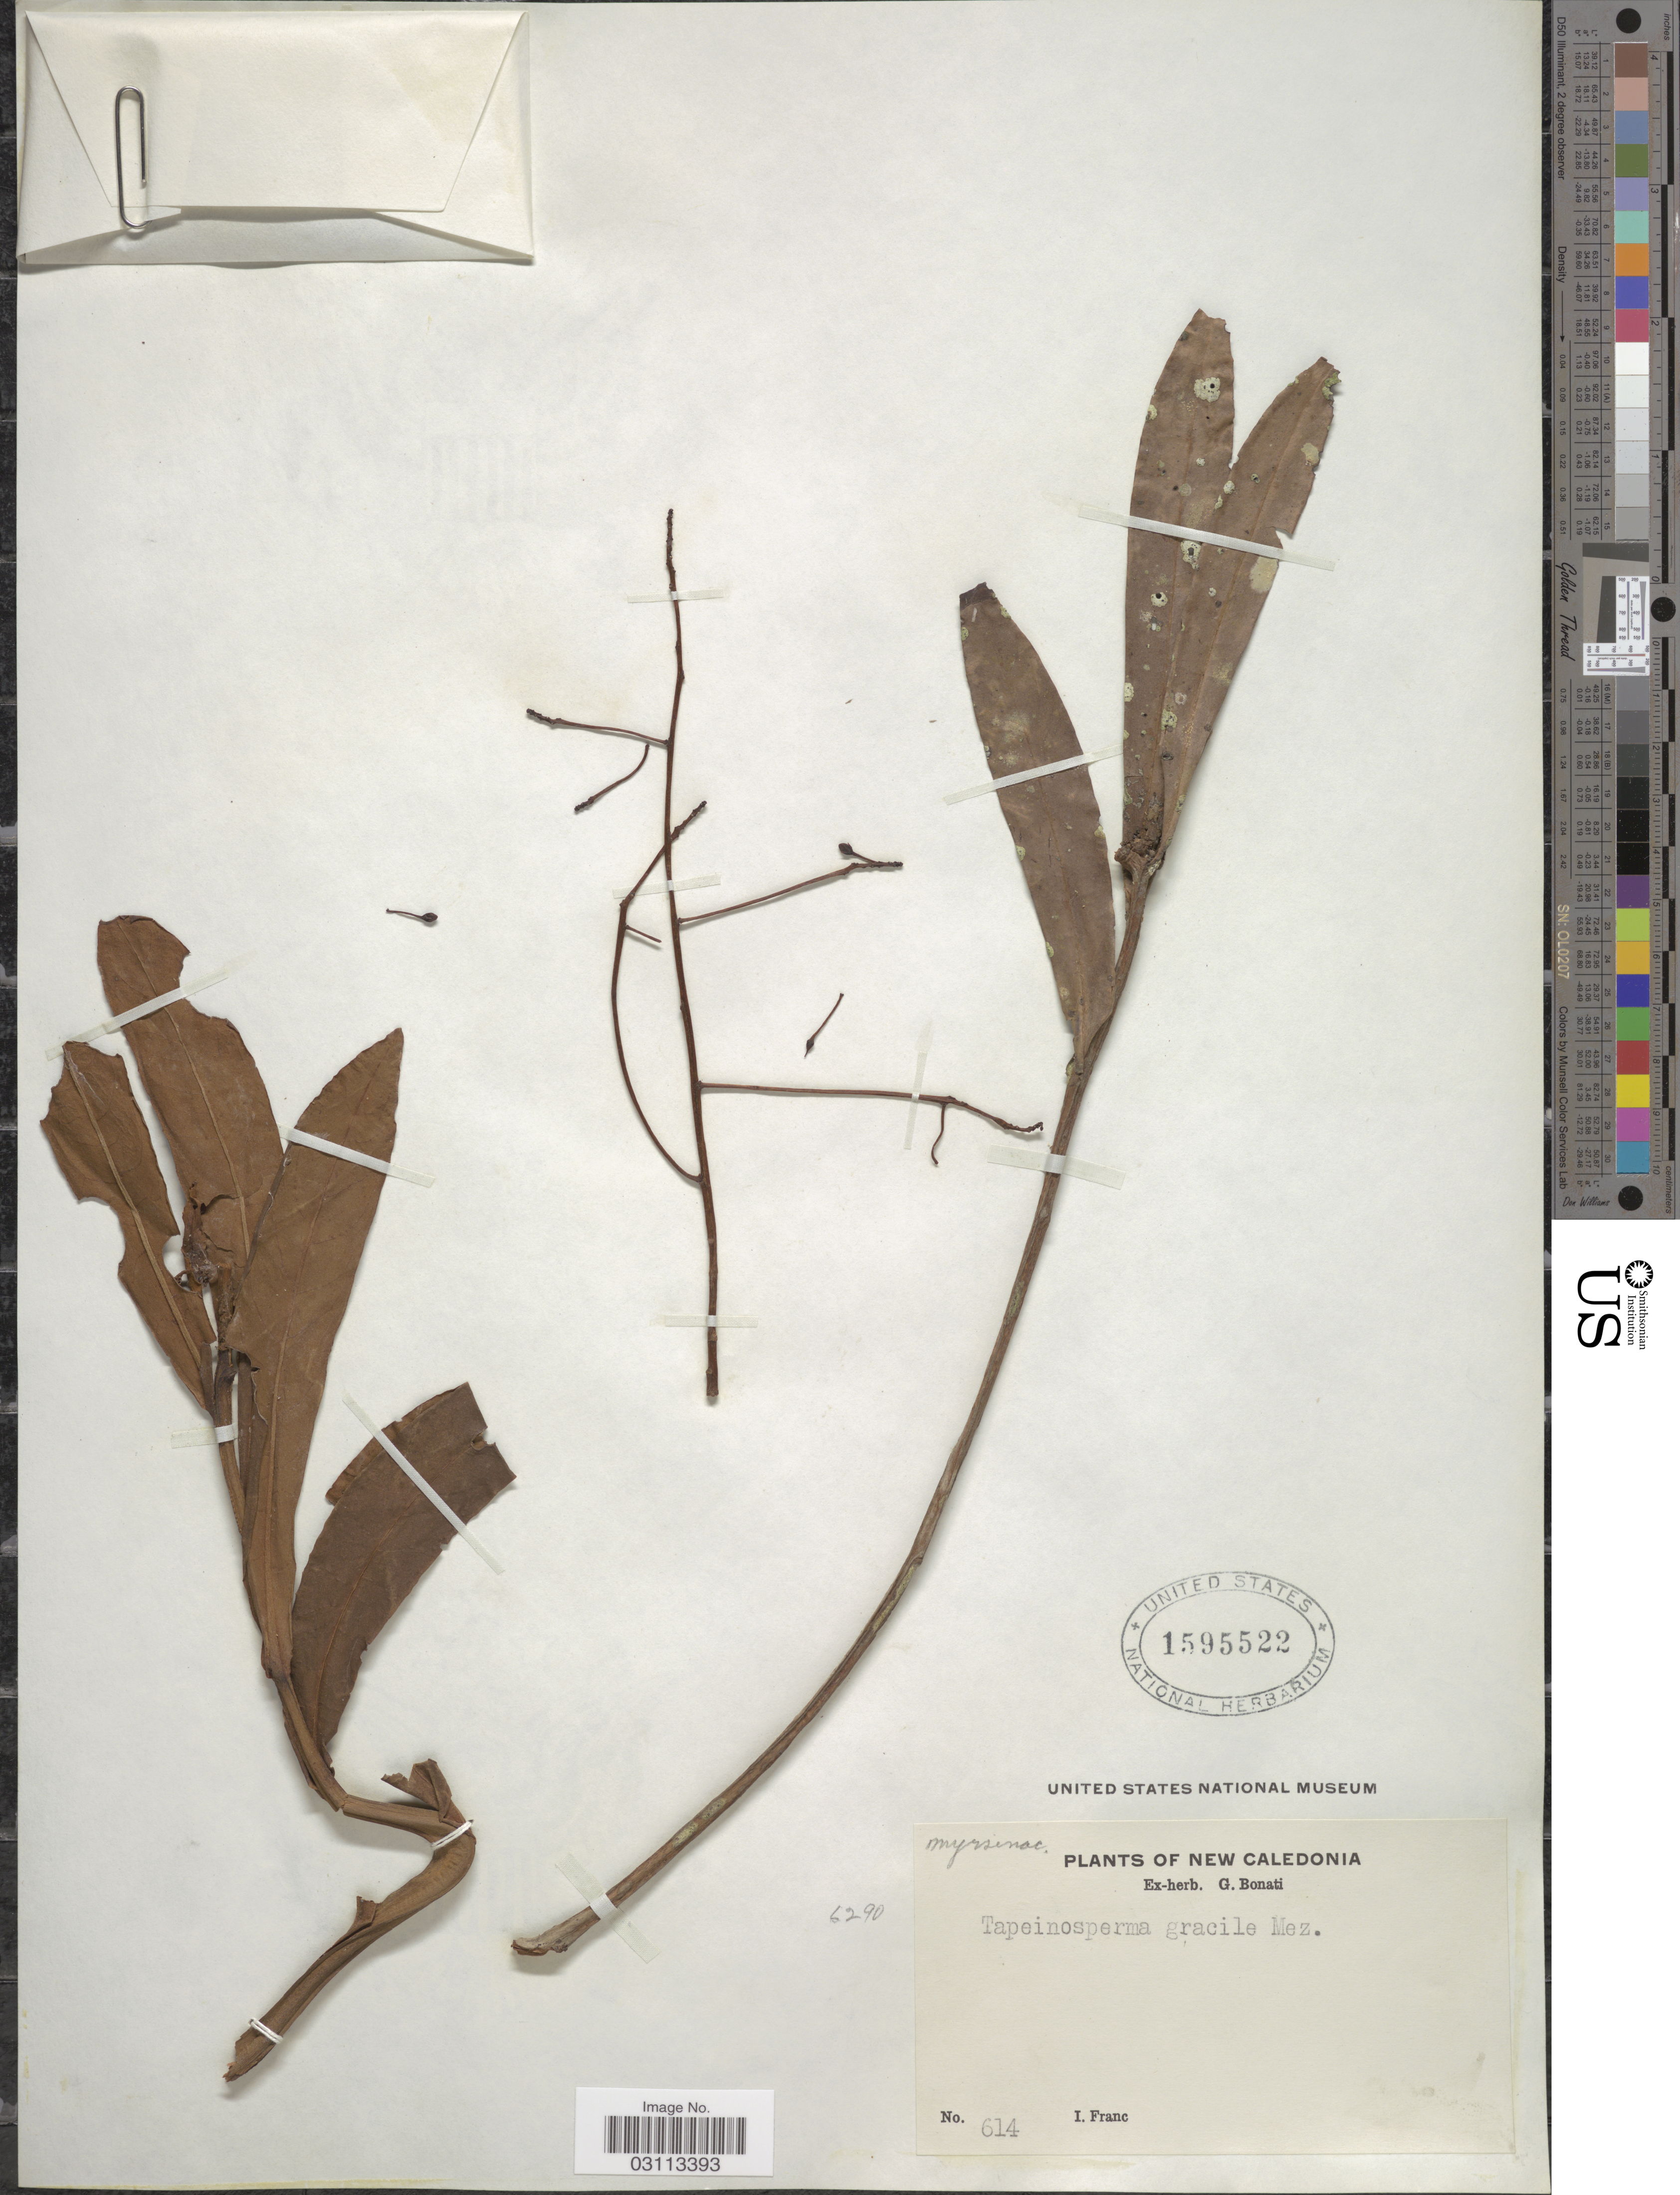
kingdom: Plantae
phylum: Tracheophyta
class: Magnoliopsida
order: Ericales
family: Primulaceae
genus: Tapeinosperma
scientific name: Tapeinosperma gracile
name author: Mez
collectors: I. Franc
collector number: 614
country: New Caledonia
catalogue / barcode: US 1595522